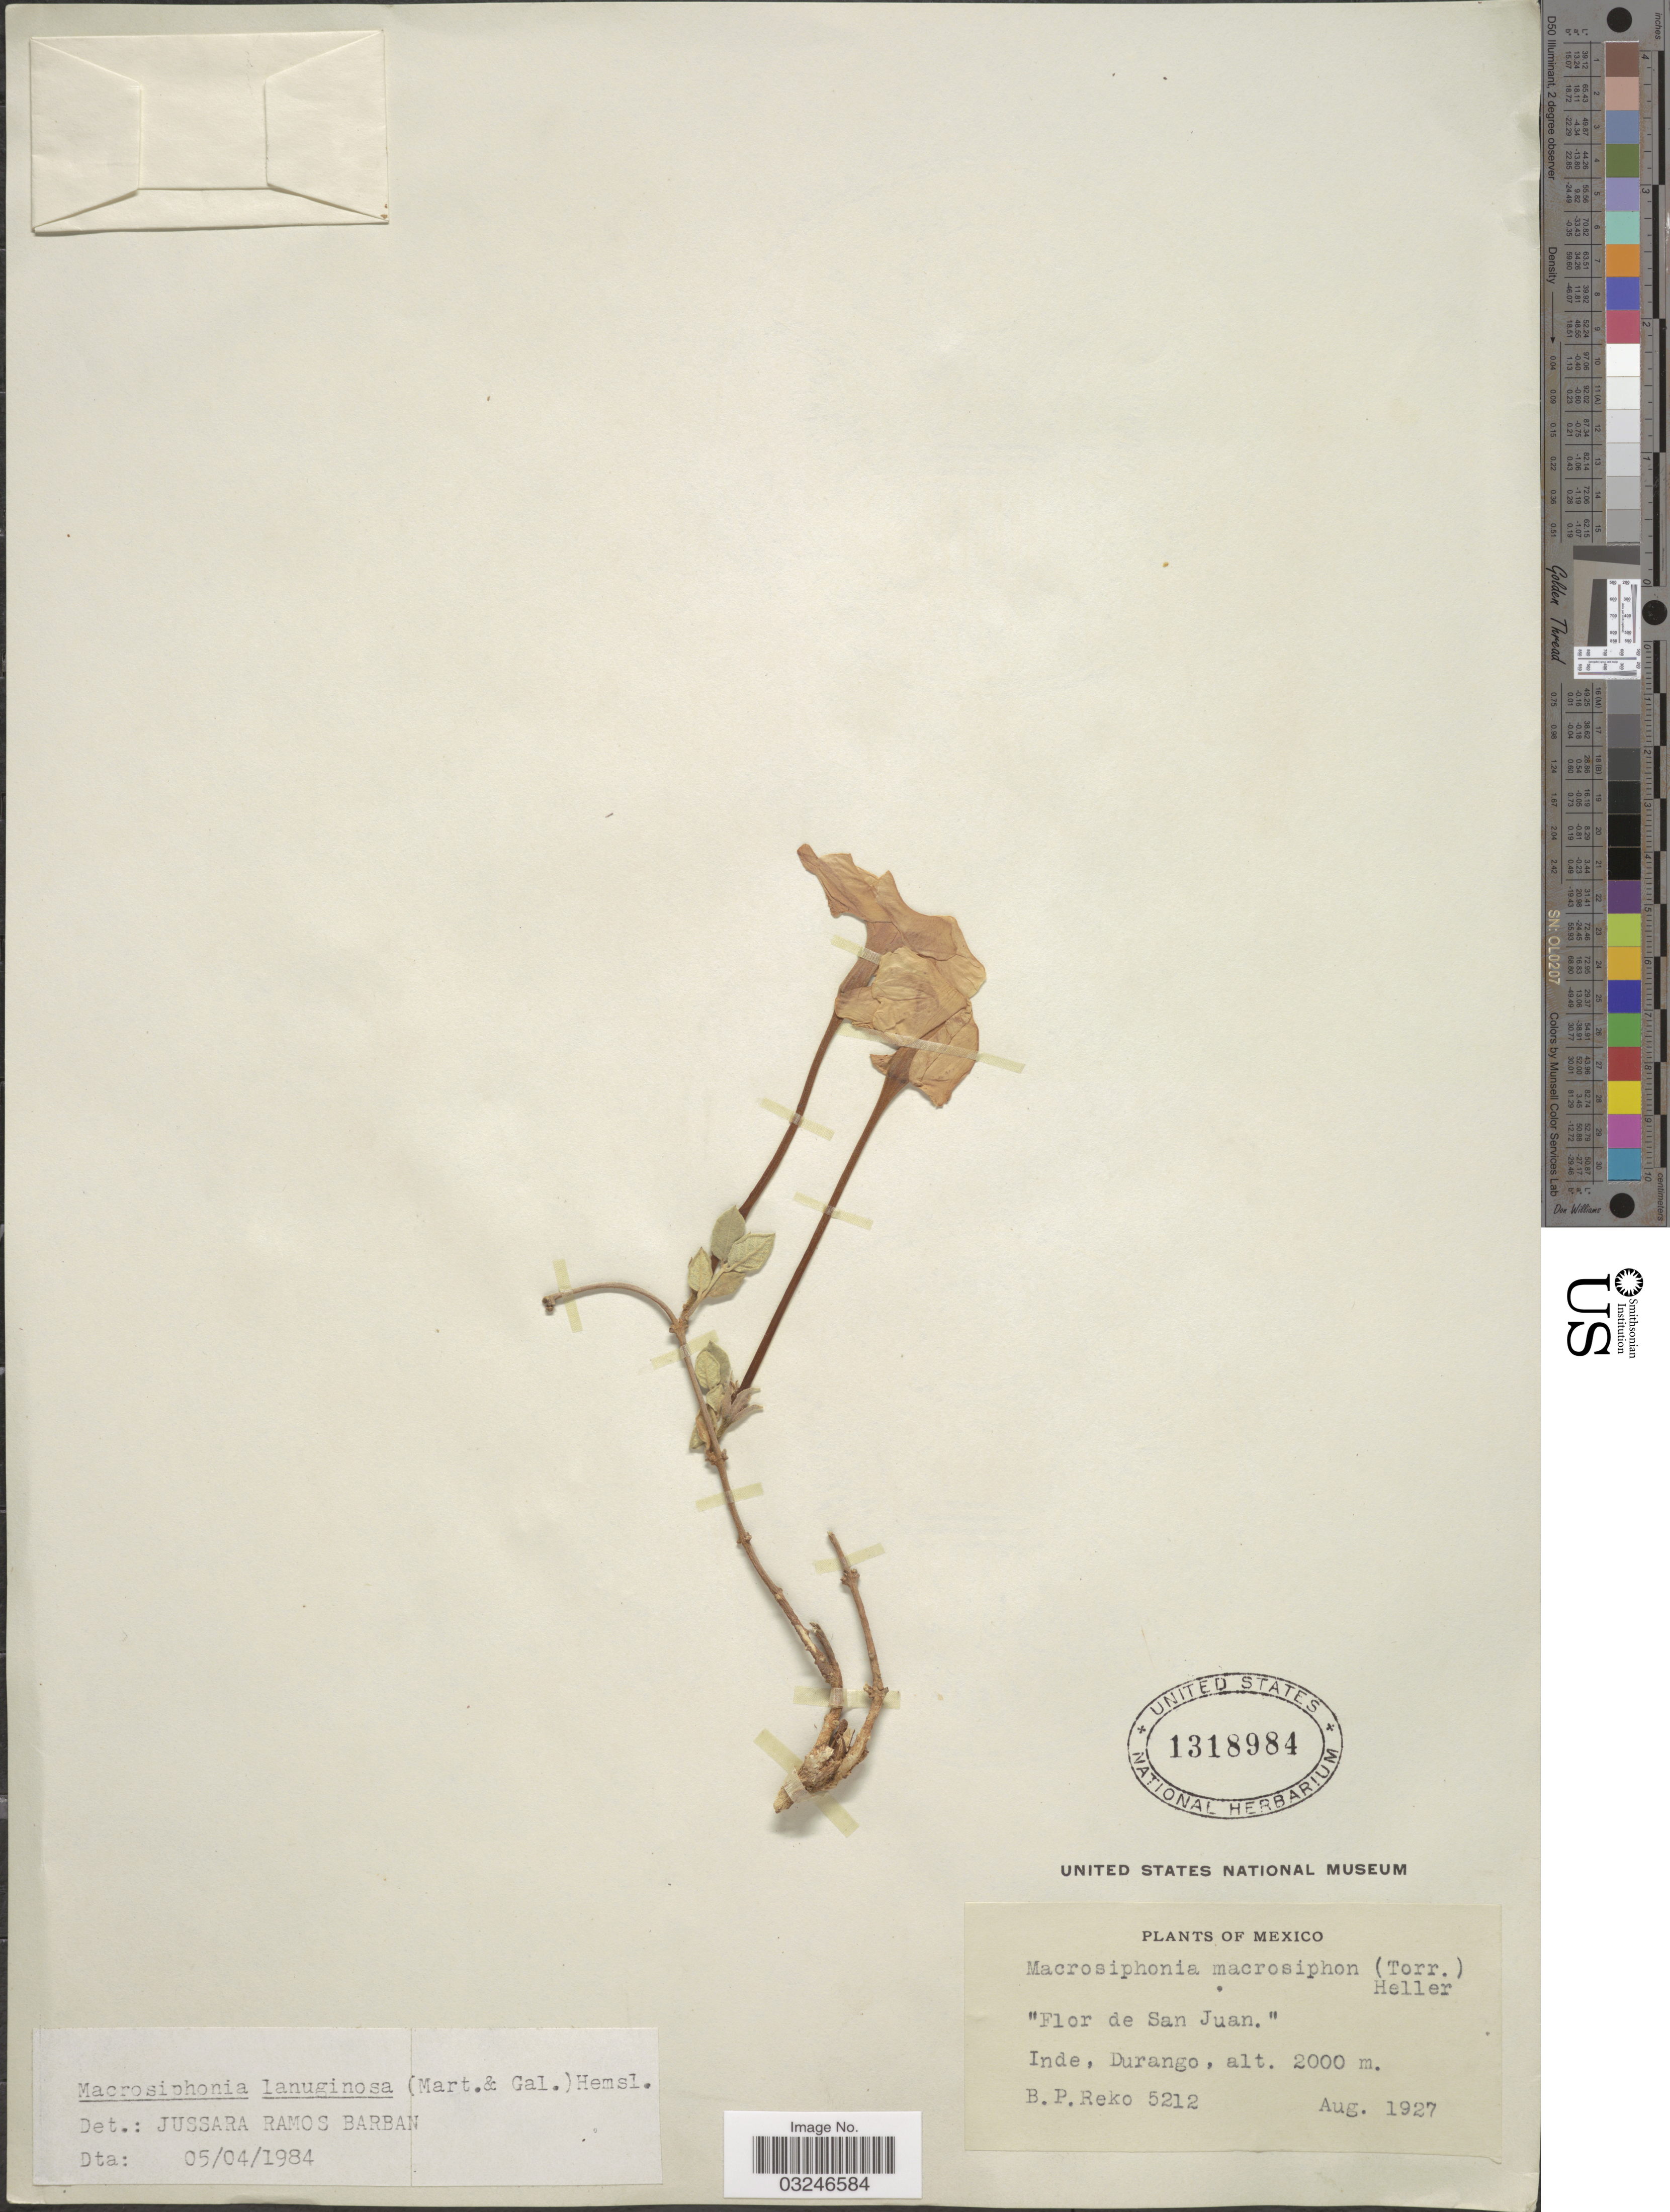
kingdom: Plantae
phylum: Tracheophyta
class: Magnoliopsida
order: Gentianales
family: Apocynaceae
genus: Macrosiphonia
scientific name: Macrosiphonia lanuginosa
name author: (M. Martens & Galeotti) Hemsl.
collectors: B. P. Reko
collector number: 5212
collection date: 1927-08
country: Mexico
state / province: Durango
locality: Inde.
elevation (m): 2000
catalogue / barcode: US 1318984